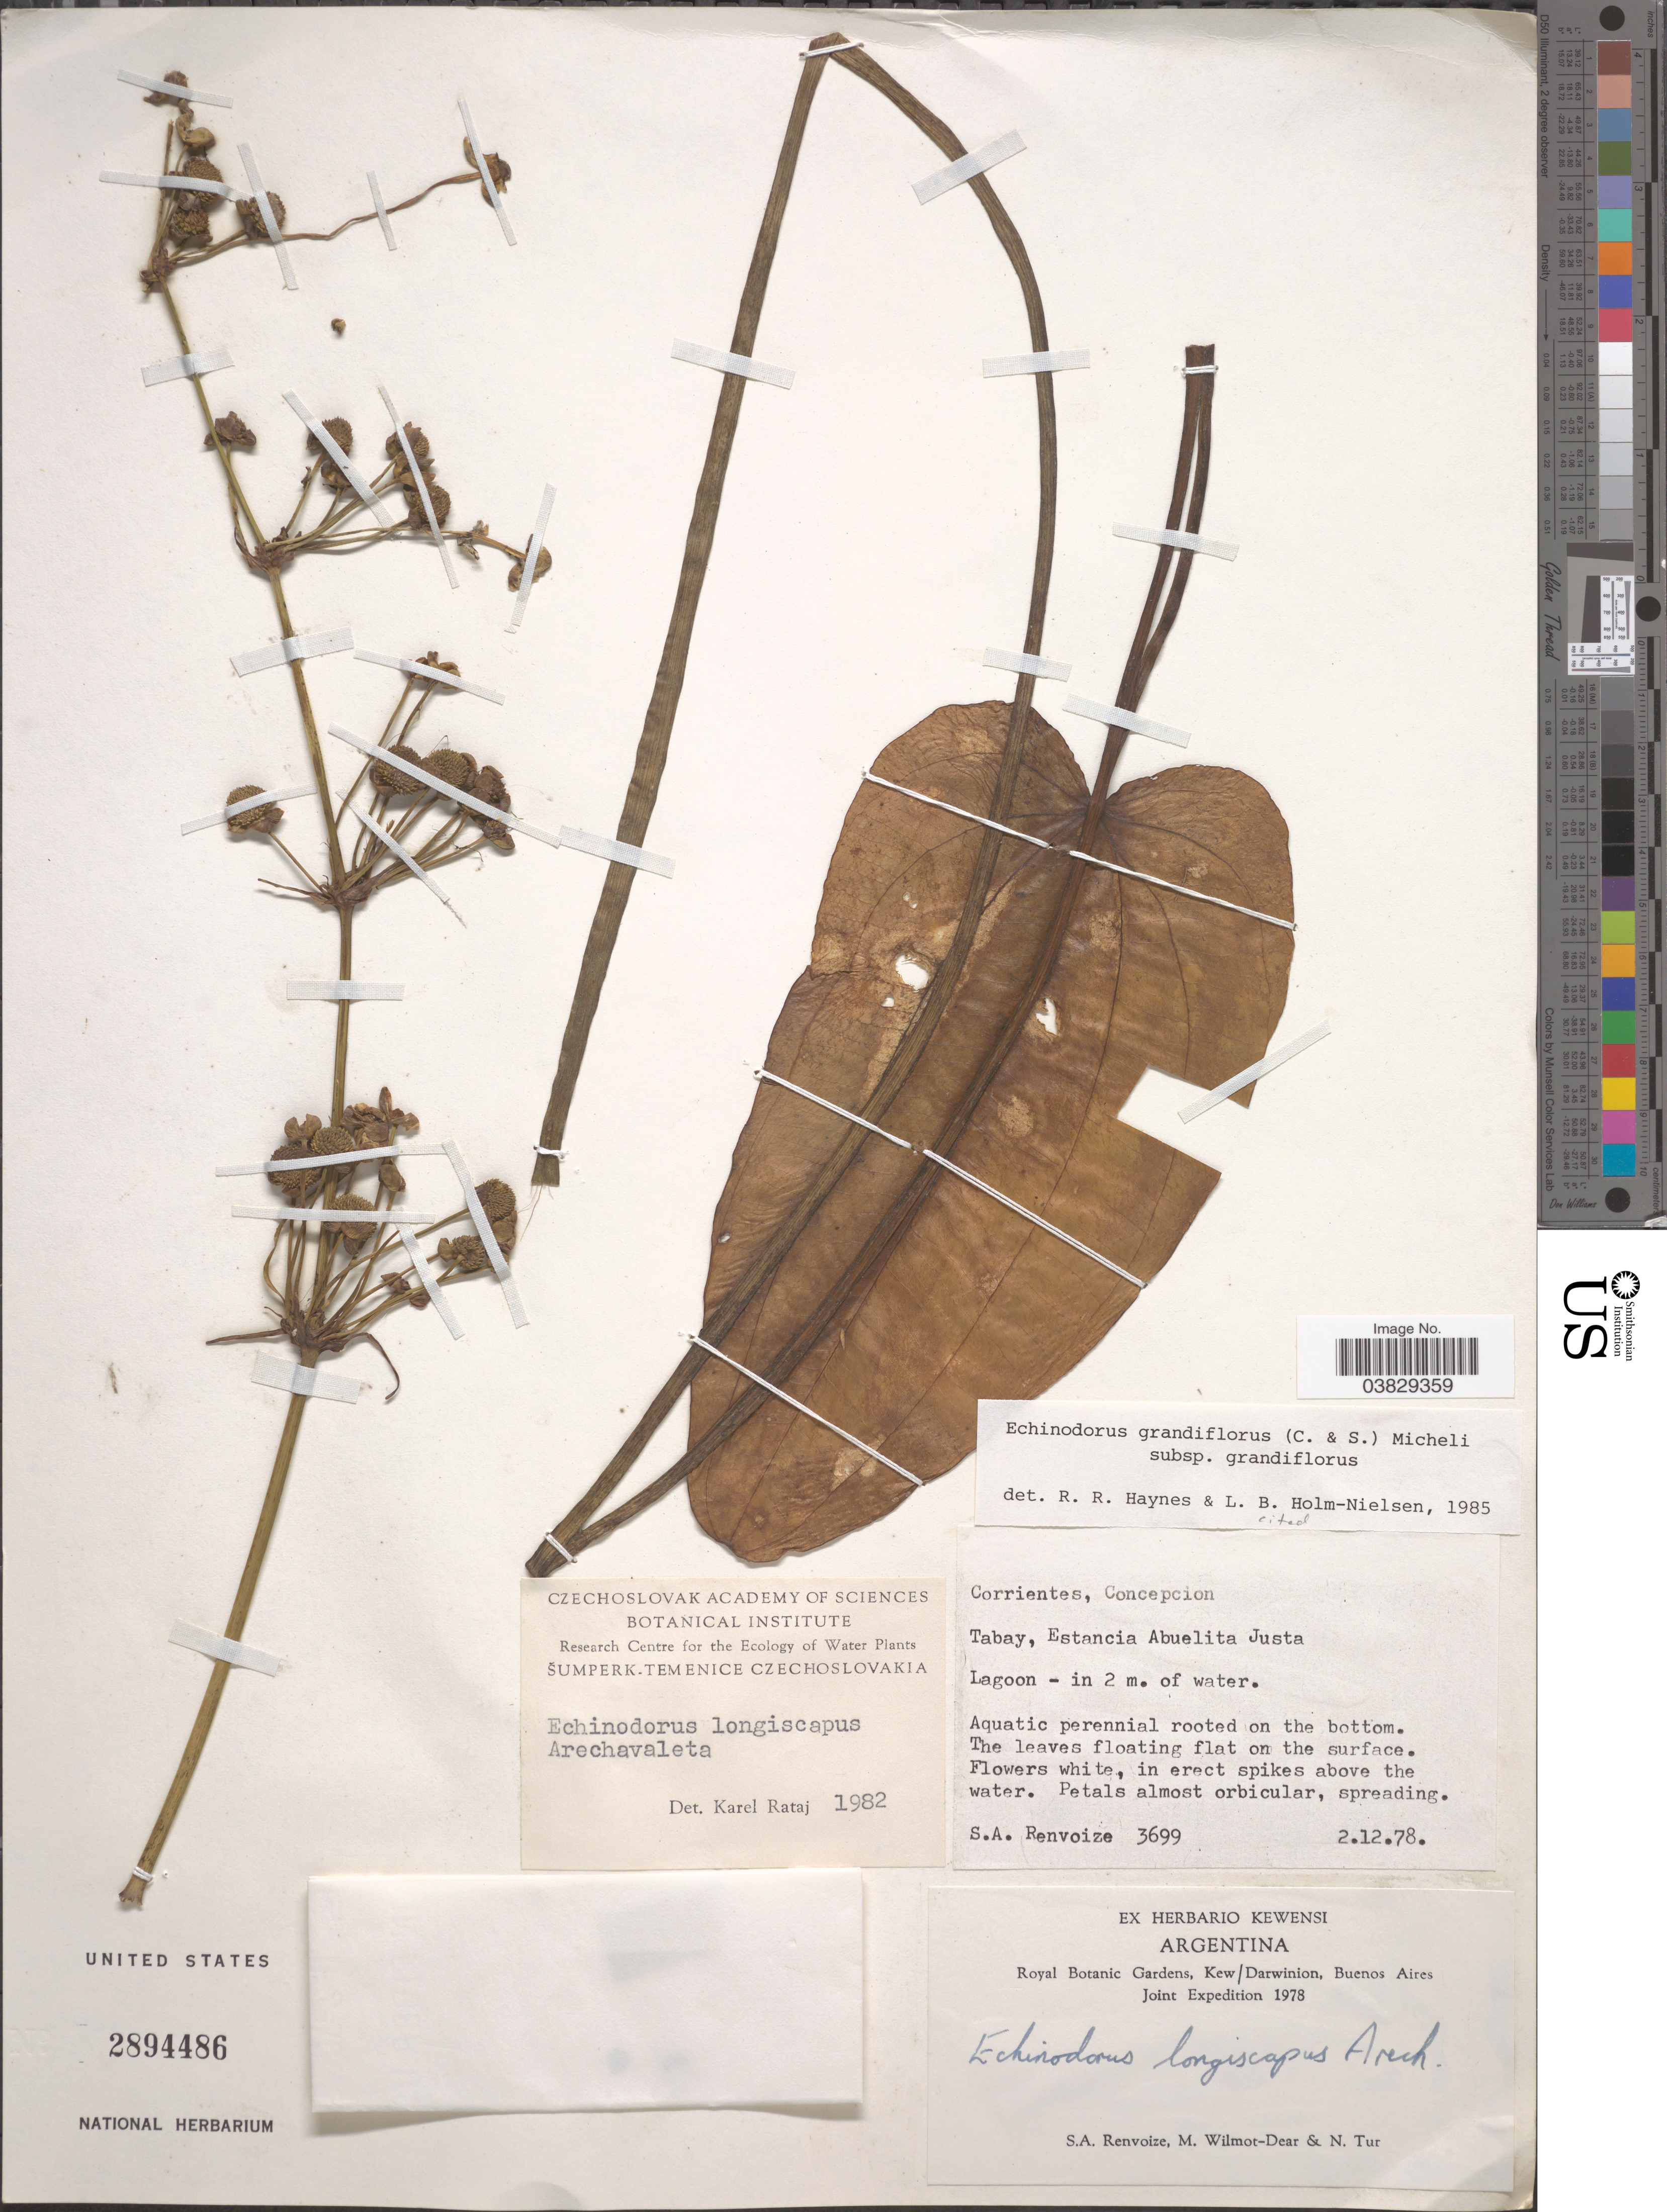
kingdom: Plantae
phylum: Tracheophyta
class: Liliopsida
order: Alismatales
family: Alismataceae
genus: Echinodorus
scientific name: Echinodorus grandiflorus subsp. grandiflorus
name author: (Cham. & Schltdl.) Micheli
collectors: S. A. Renvoize, M. Wilmot-Dear & N. Tur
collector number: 3699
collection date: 1978-12-02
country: Argentina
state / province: Corrientes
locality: Concepcion. Tabay, Estancia Abuelita Justa.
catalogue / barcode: US 2894486